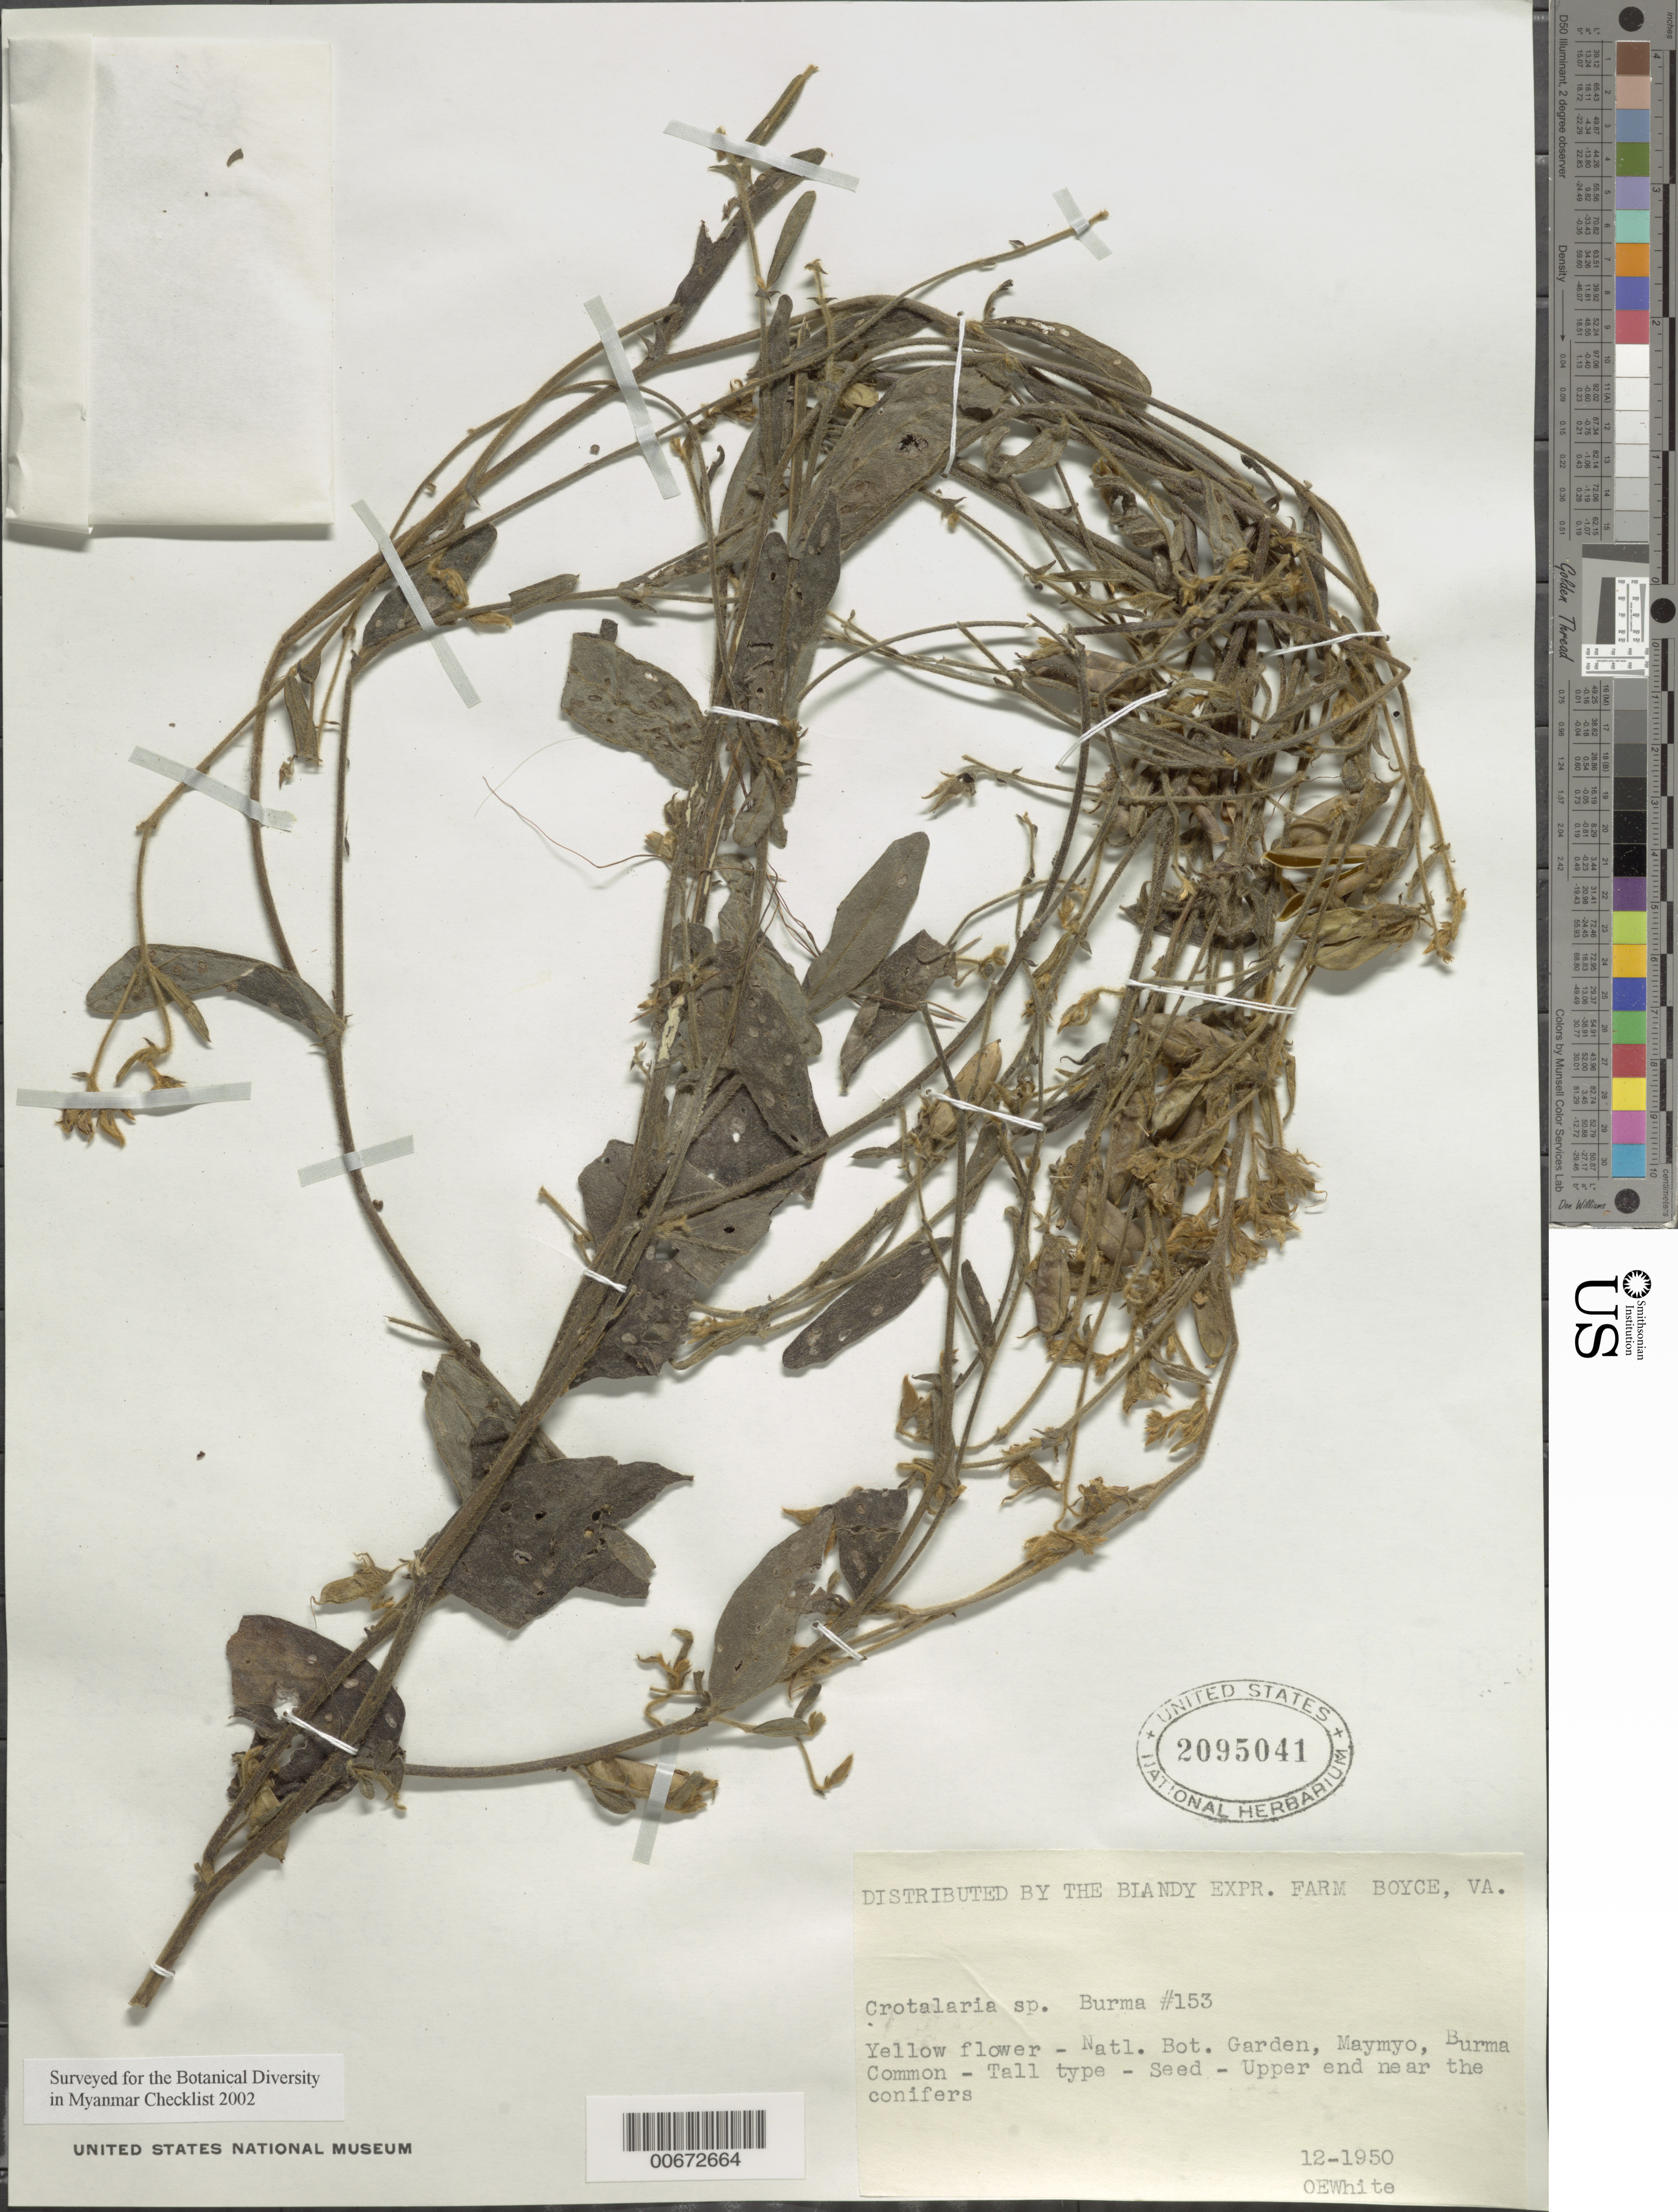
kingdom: Plantae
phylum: Tracheophyta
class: Magnoliopsida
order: Fabales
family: Fabaceae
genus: Crotalaria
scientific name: Crotalaria sp.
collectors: O. E. White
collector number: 153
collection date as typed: Dec 1950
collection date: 1950-12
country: Myanmar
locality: Natl. Bot. Garden, Maymyo.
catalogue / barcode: US 2095041